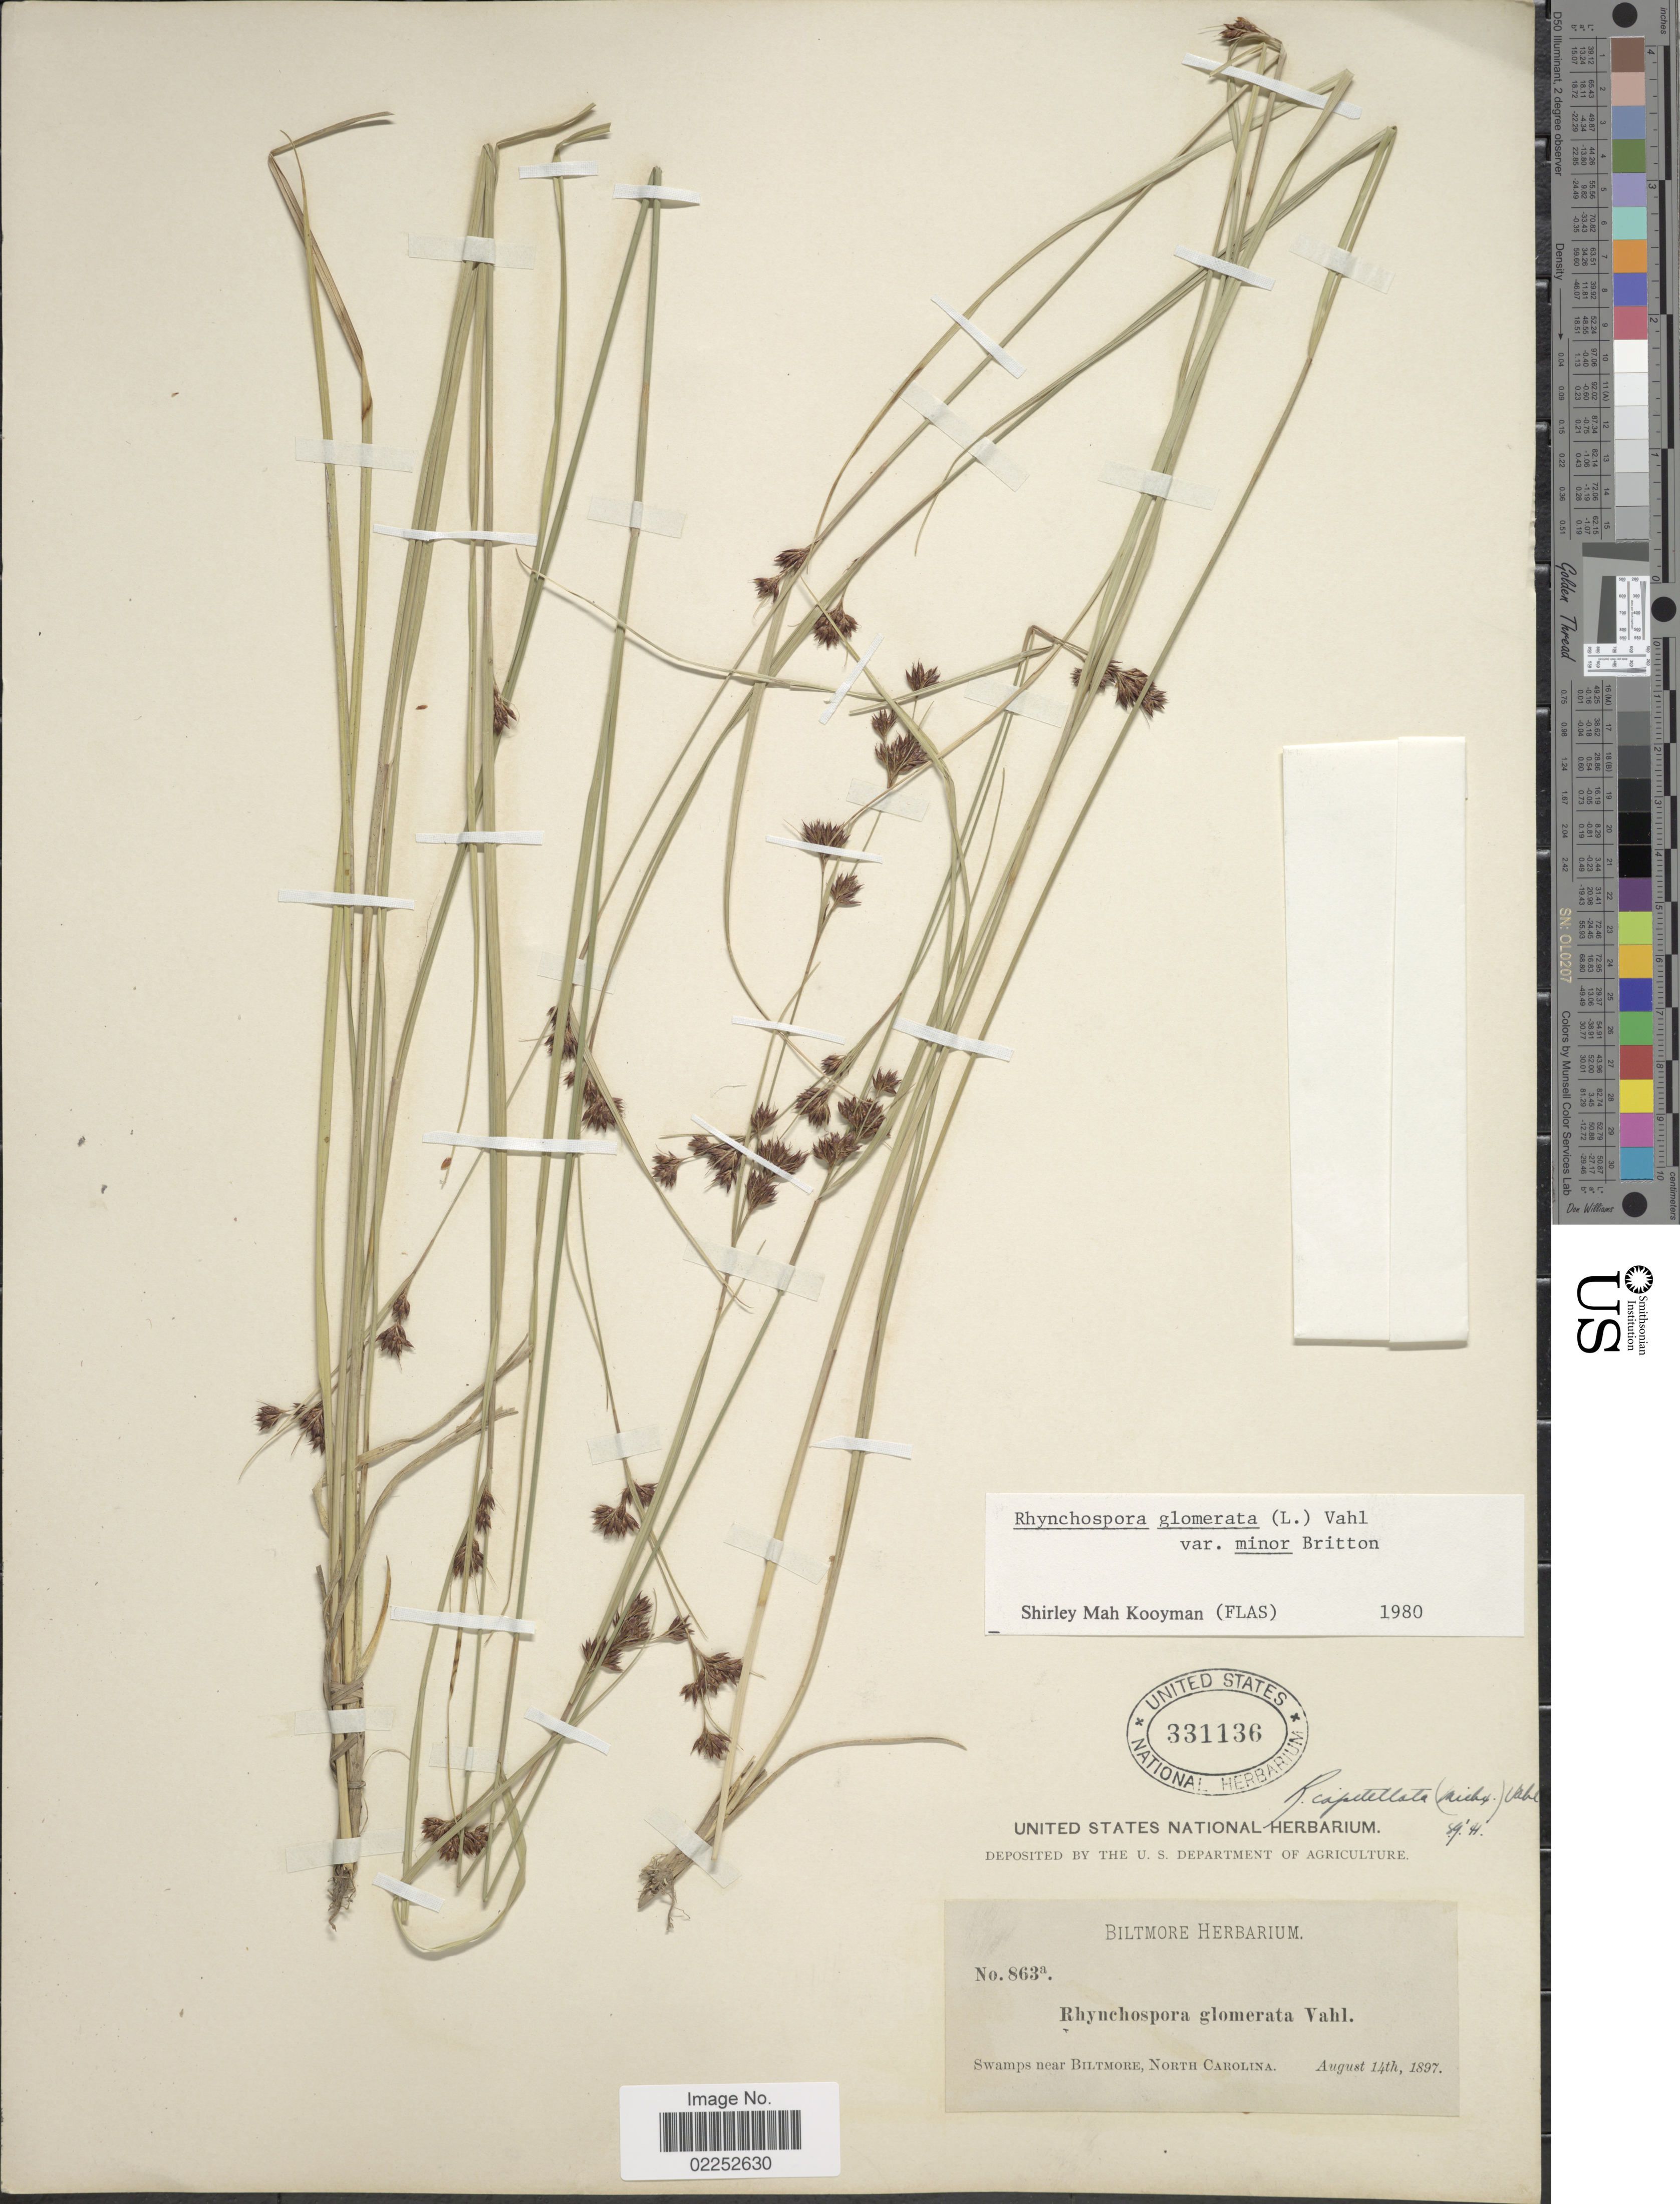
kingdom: Plantae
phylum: Tracheophyta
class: Liliopsida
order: Poales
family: Cyperaceae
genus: Rhynchospora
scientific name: Rhynchospora capitellata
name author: (Michx.) Vahl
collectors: ex herb. Biltmore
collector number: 863a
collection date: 1897-08-14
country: United States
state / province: North Carolina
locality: Swamps near Biltmore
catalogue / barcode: US 331136